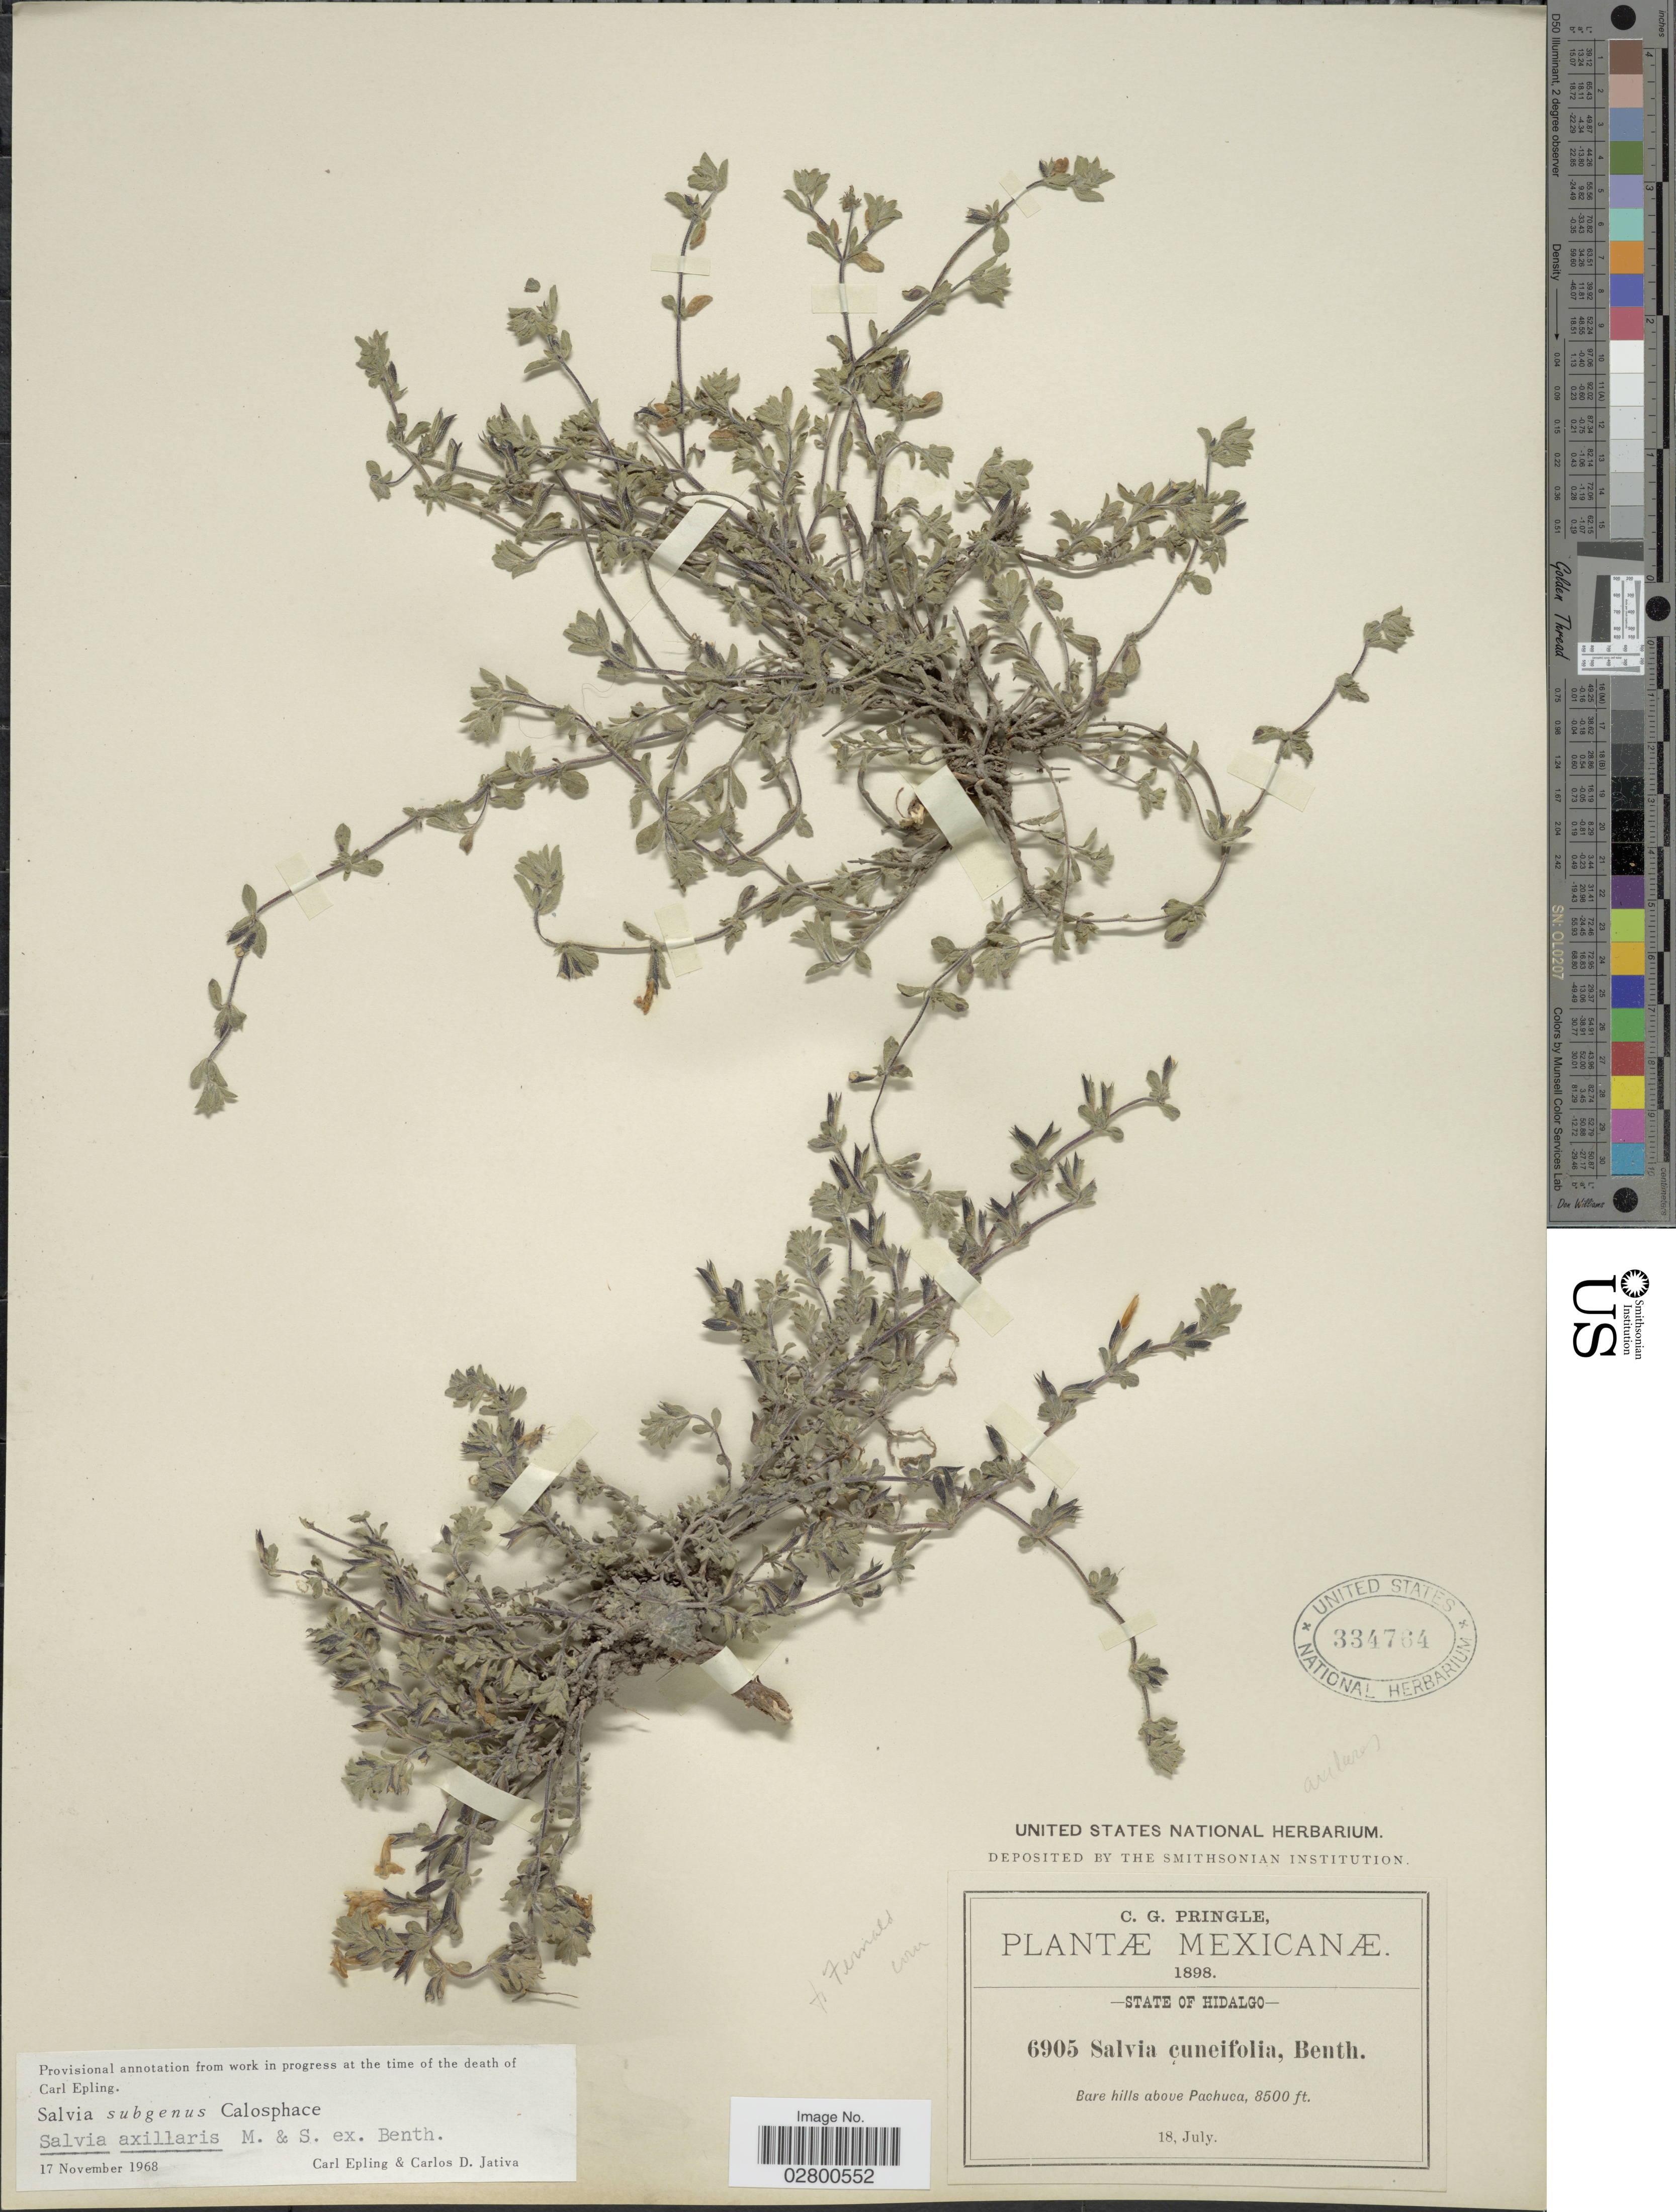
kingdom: Plantae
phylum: Tracheophyta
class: Magnoliopsida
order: Lamiales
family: Lamiaceae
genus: Salvia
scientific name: Salvia axillaris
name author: Moc. & Sessé ex Benth.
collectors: C. G. Pringle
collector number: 6905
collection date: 1898-07-18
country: Mexico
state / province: Hidalgo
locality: Bare hills above Pachuca.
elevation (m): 2591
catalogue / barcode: US 3347764